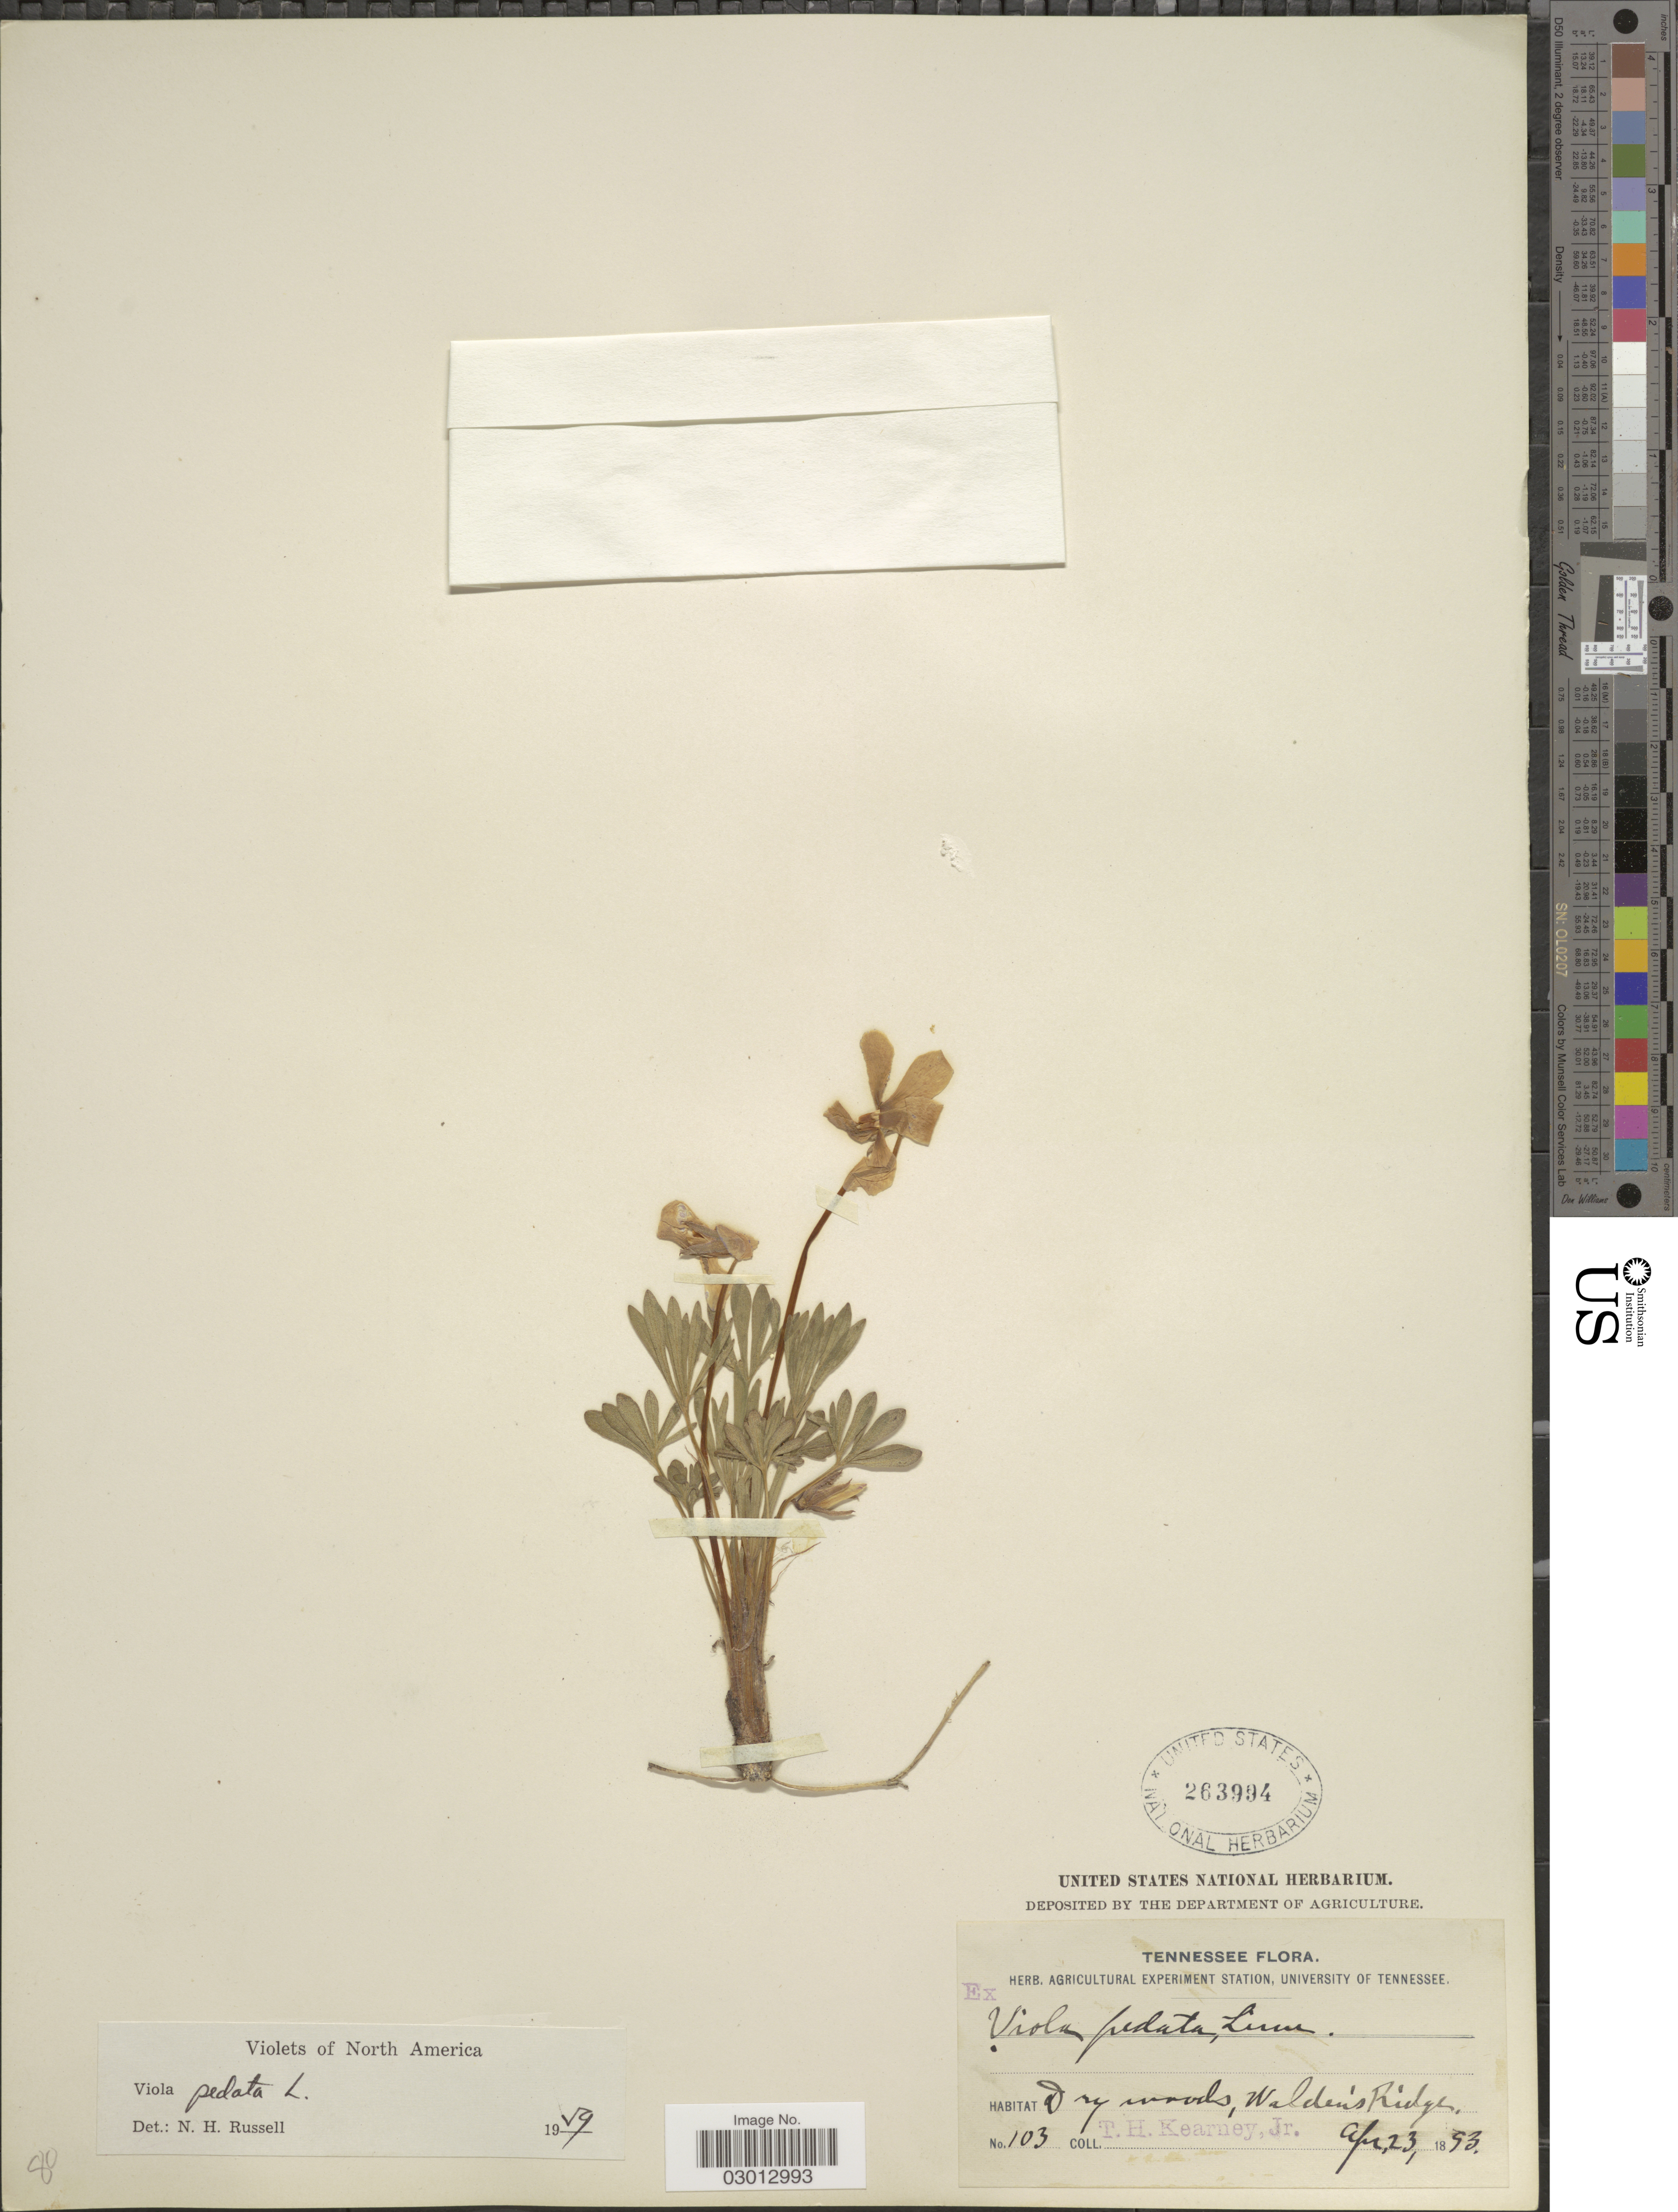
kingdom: Plantae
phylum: Tracheophyta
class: Magnoliopsida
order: Malpighiales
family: Violaceae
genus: Viola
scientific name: Viola pedata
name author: L.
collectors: T. H. Kearney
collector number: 103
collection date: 1893-04-23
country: United States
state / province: Tennessee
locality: Dry woods, Walden's Ridge.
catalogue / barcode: US 263994